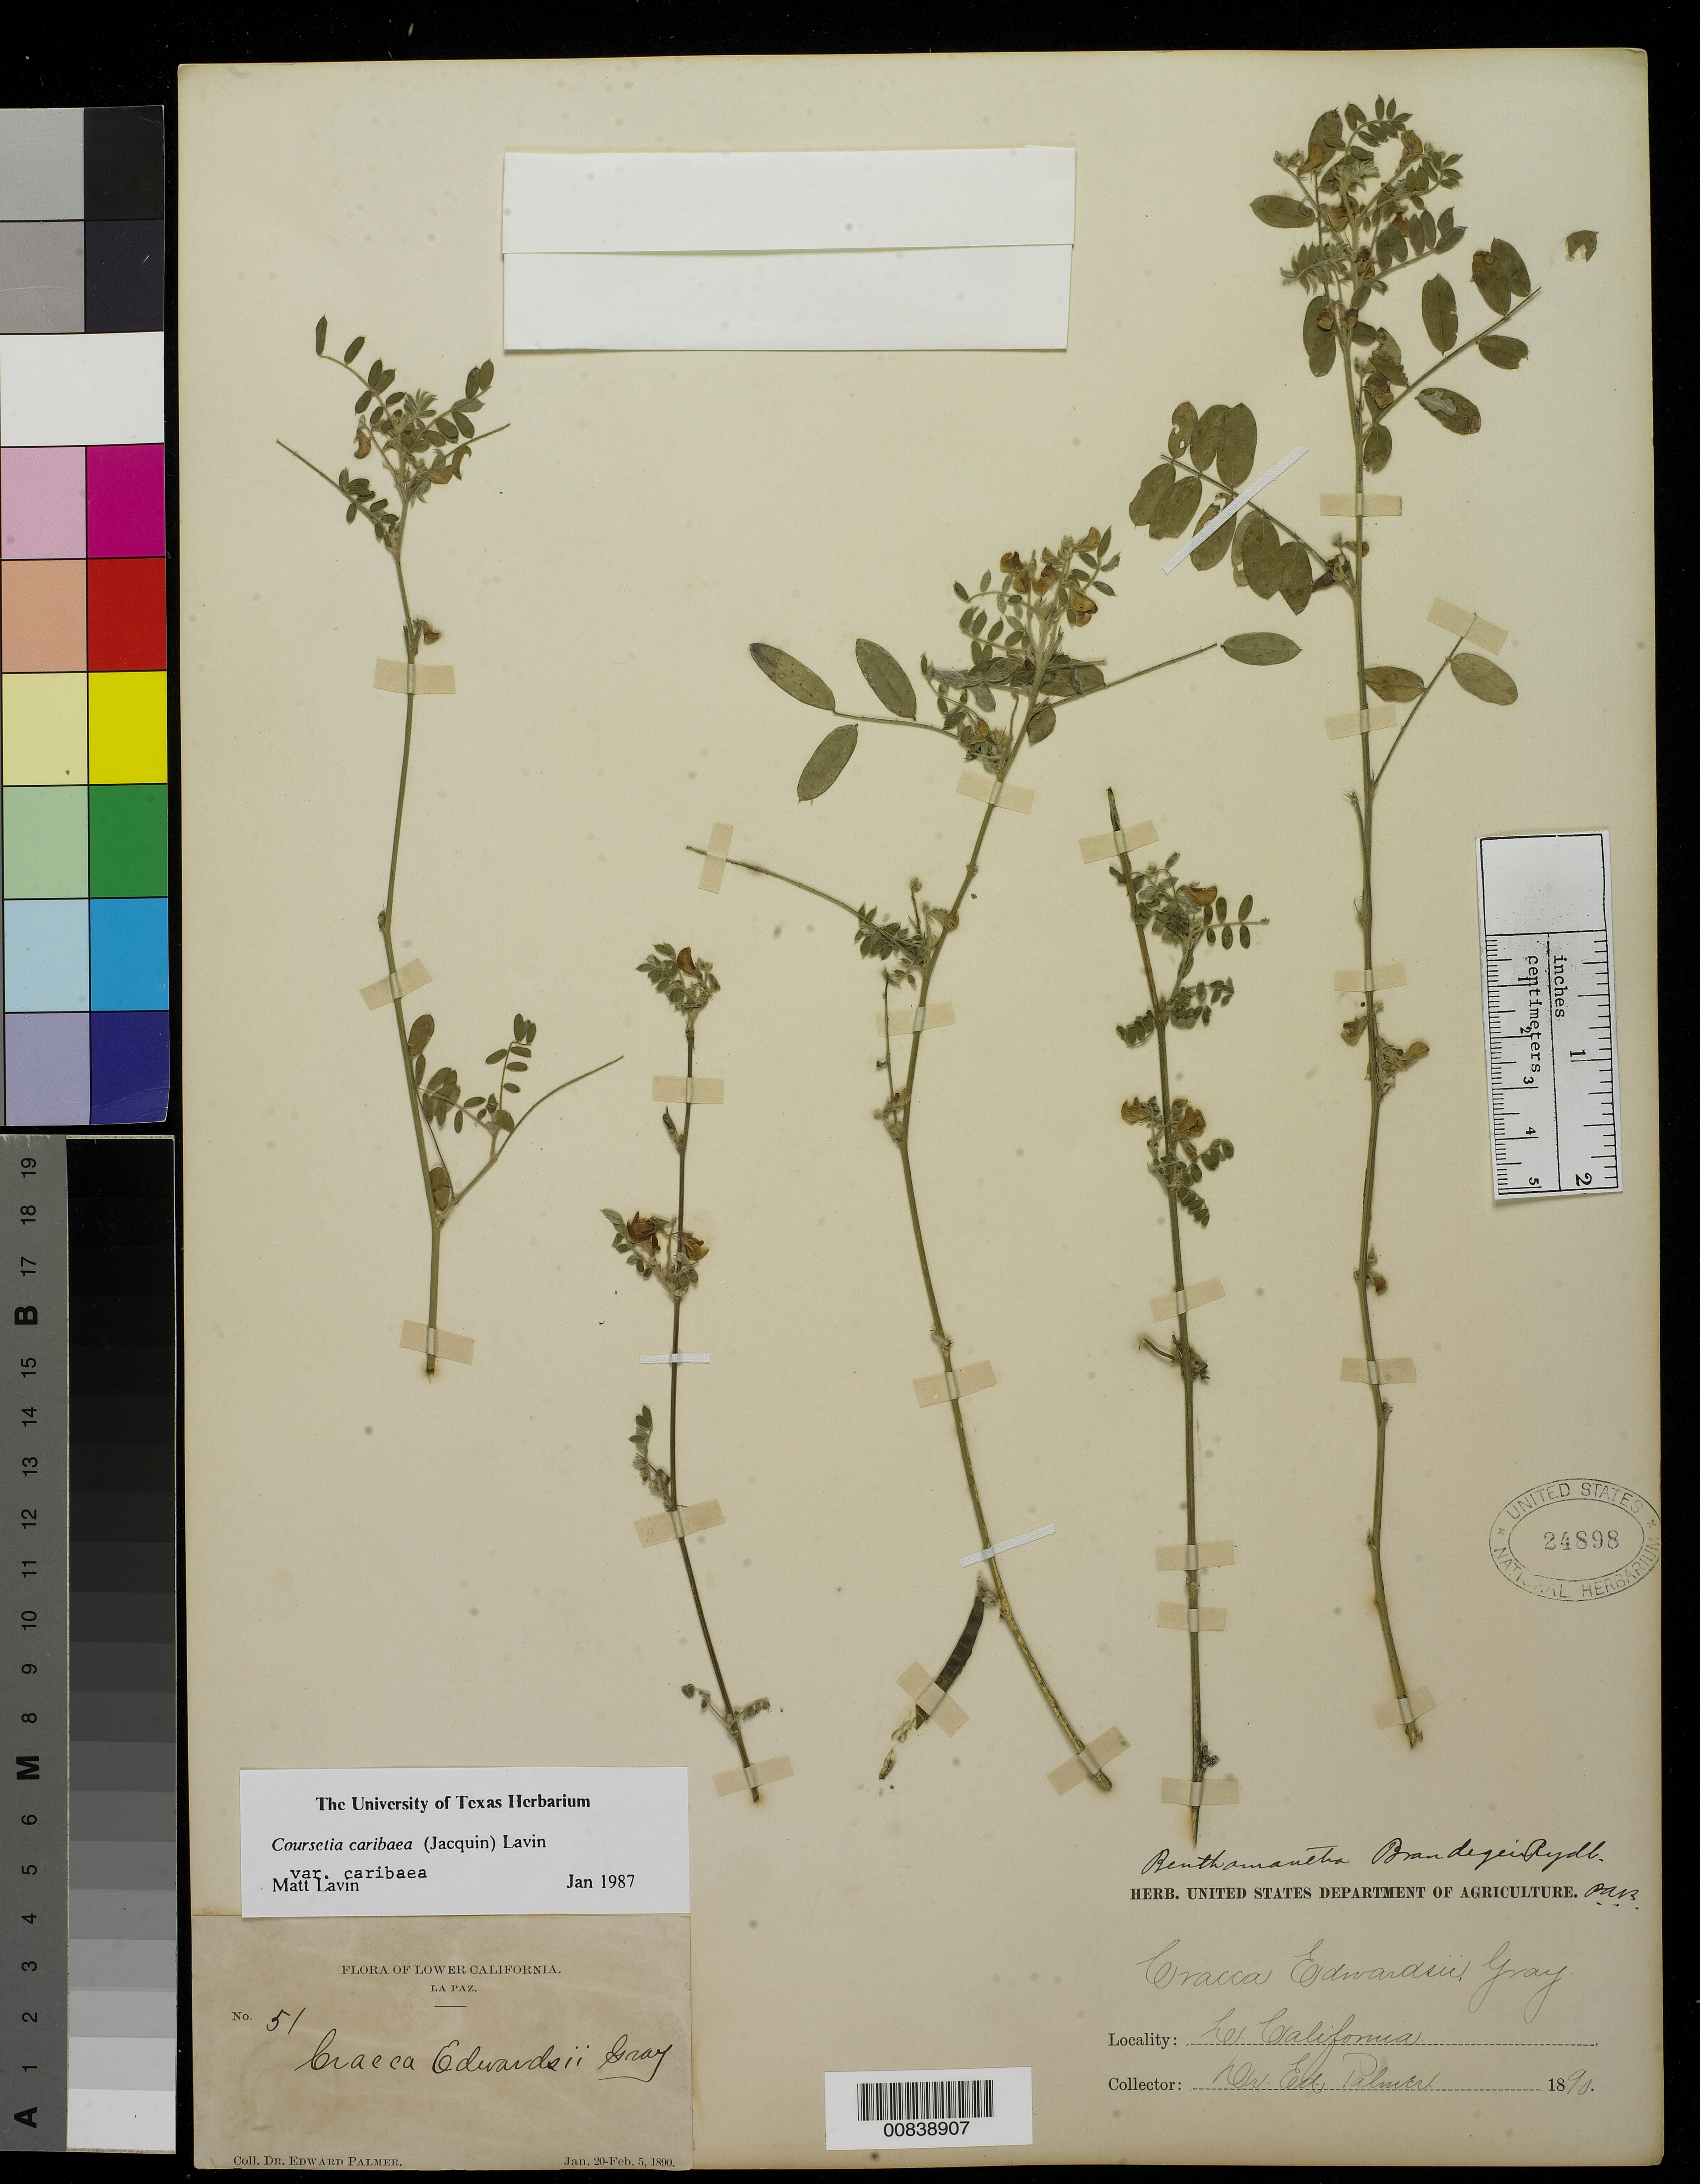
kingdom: Plantae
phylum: Tracheophyta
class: Magnoliopsida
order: Fabales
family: Fabaceae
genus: Coursetia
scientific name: Coursetia caribaea var. caribaea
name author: (Jacq.) Lavin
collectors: E. Palmer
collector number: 51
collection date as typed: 20 Jan 1890 to 05 Feb 1890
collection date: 1890-01-20/1890-02-05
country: Mexico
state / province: Baja California Sur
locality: La Paz, Baja California Sur.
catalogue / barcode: US 24898